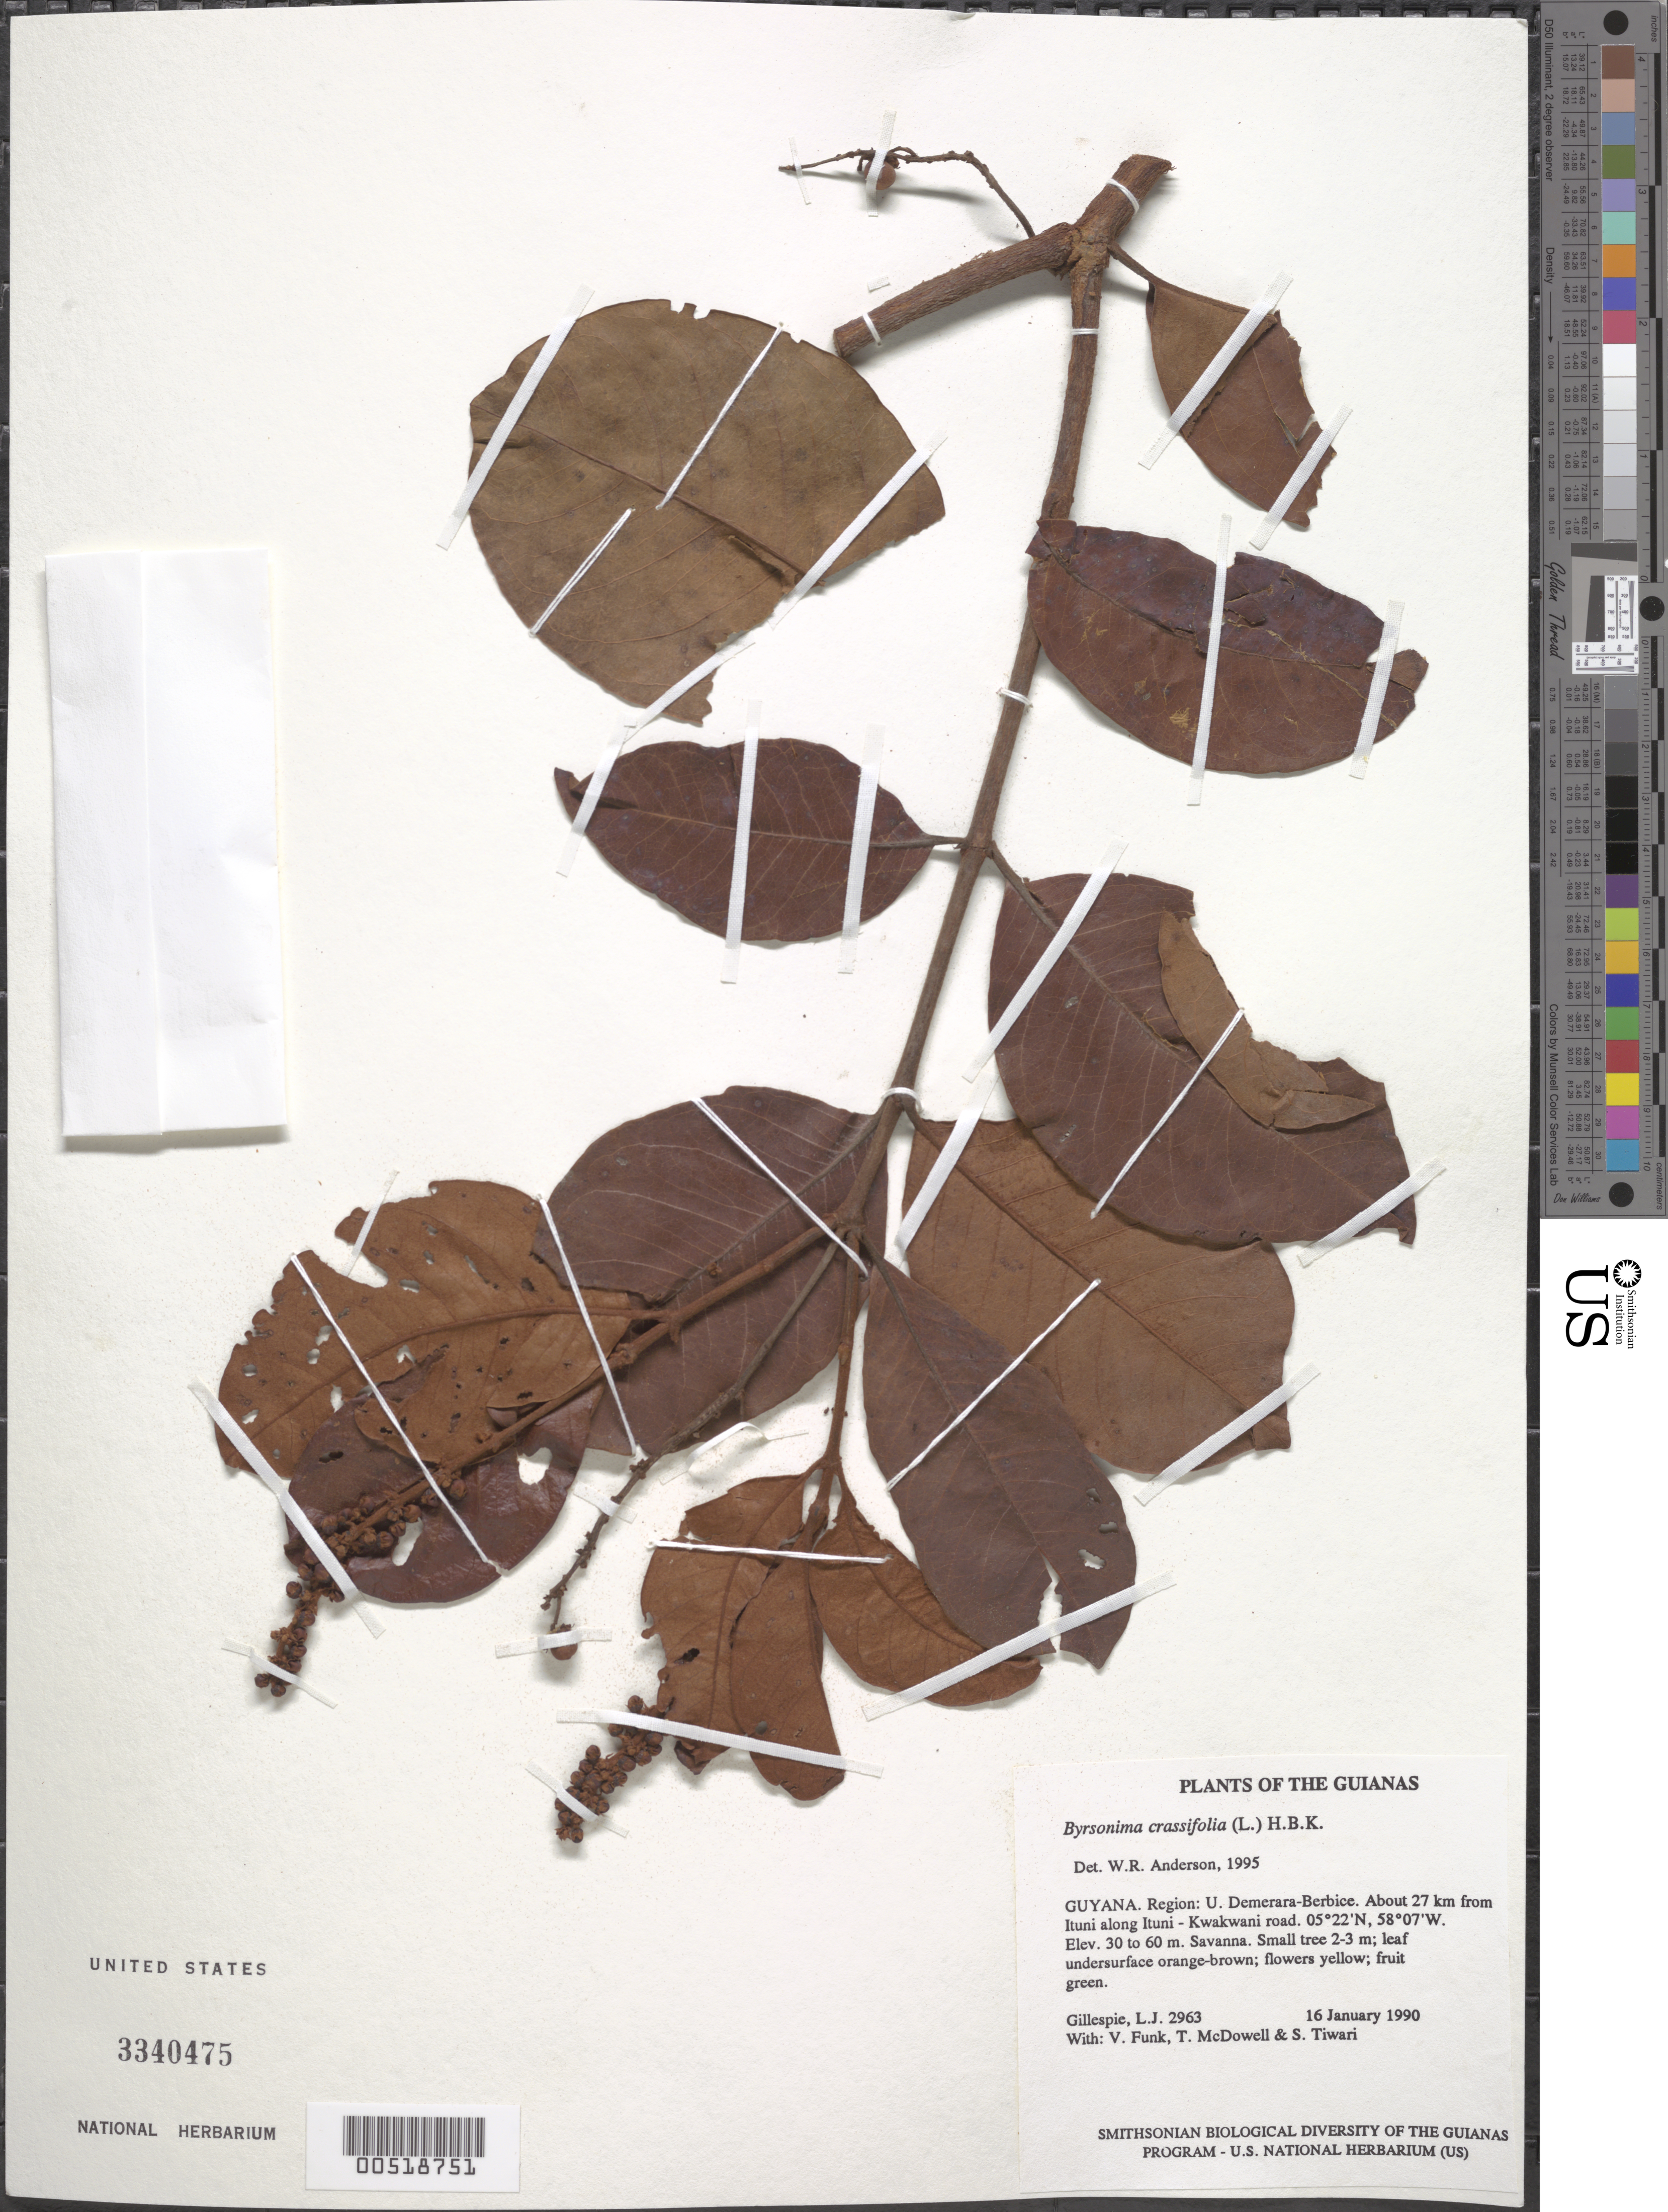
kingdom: Plantae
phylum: Tracheophyta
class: Magnoliopsida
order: Malpighiales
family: Malpighiaceae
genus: Byrsonima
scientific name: Byrsonima crassifolia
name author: (L.) Kunth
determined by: Anderson, W. R., (MICH), University of Michigan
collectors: L. J. Gillespie, V. Funk, T. McDowell & S. Tiwari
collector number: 2963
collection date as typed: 16 January 1990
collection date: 1990-01-16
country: Guyana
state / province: U. Demerara-Berbice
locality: About 27 km from Ituni along Ituni - Kwakwani road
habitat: Savanna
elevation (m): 30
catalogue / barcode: US 3340475